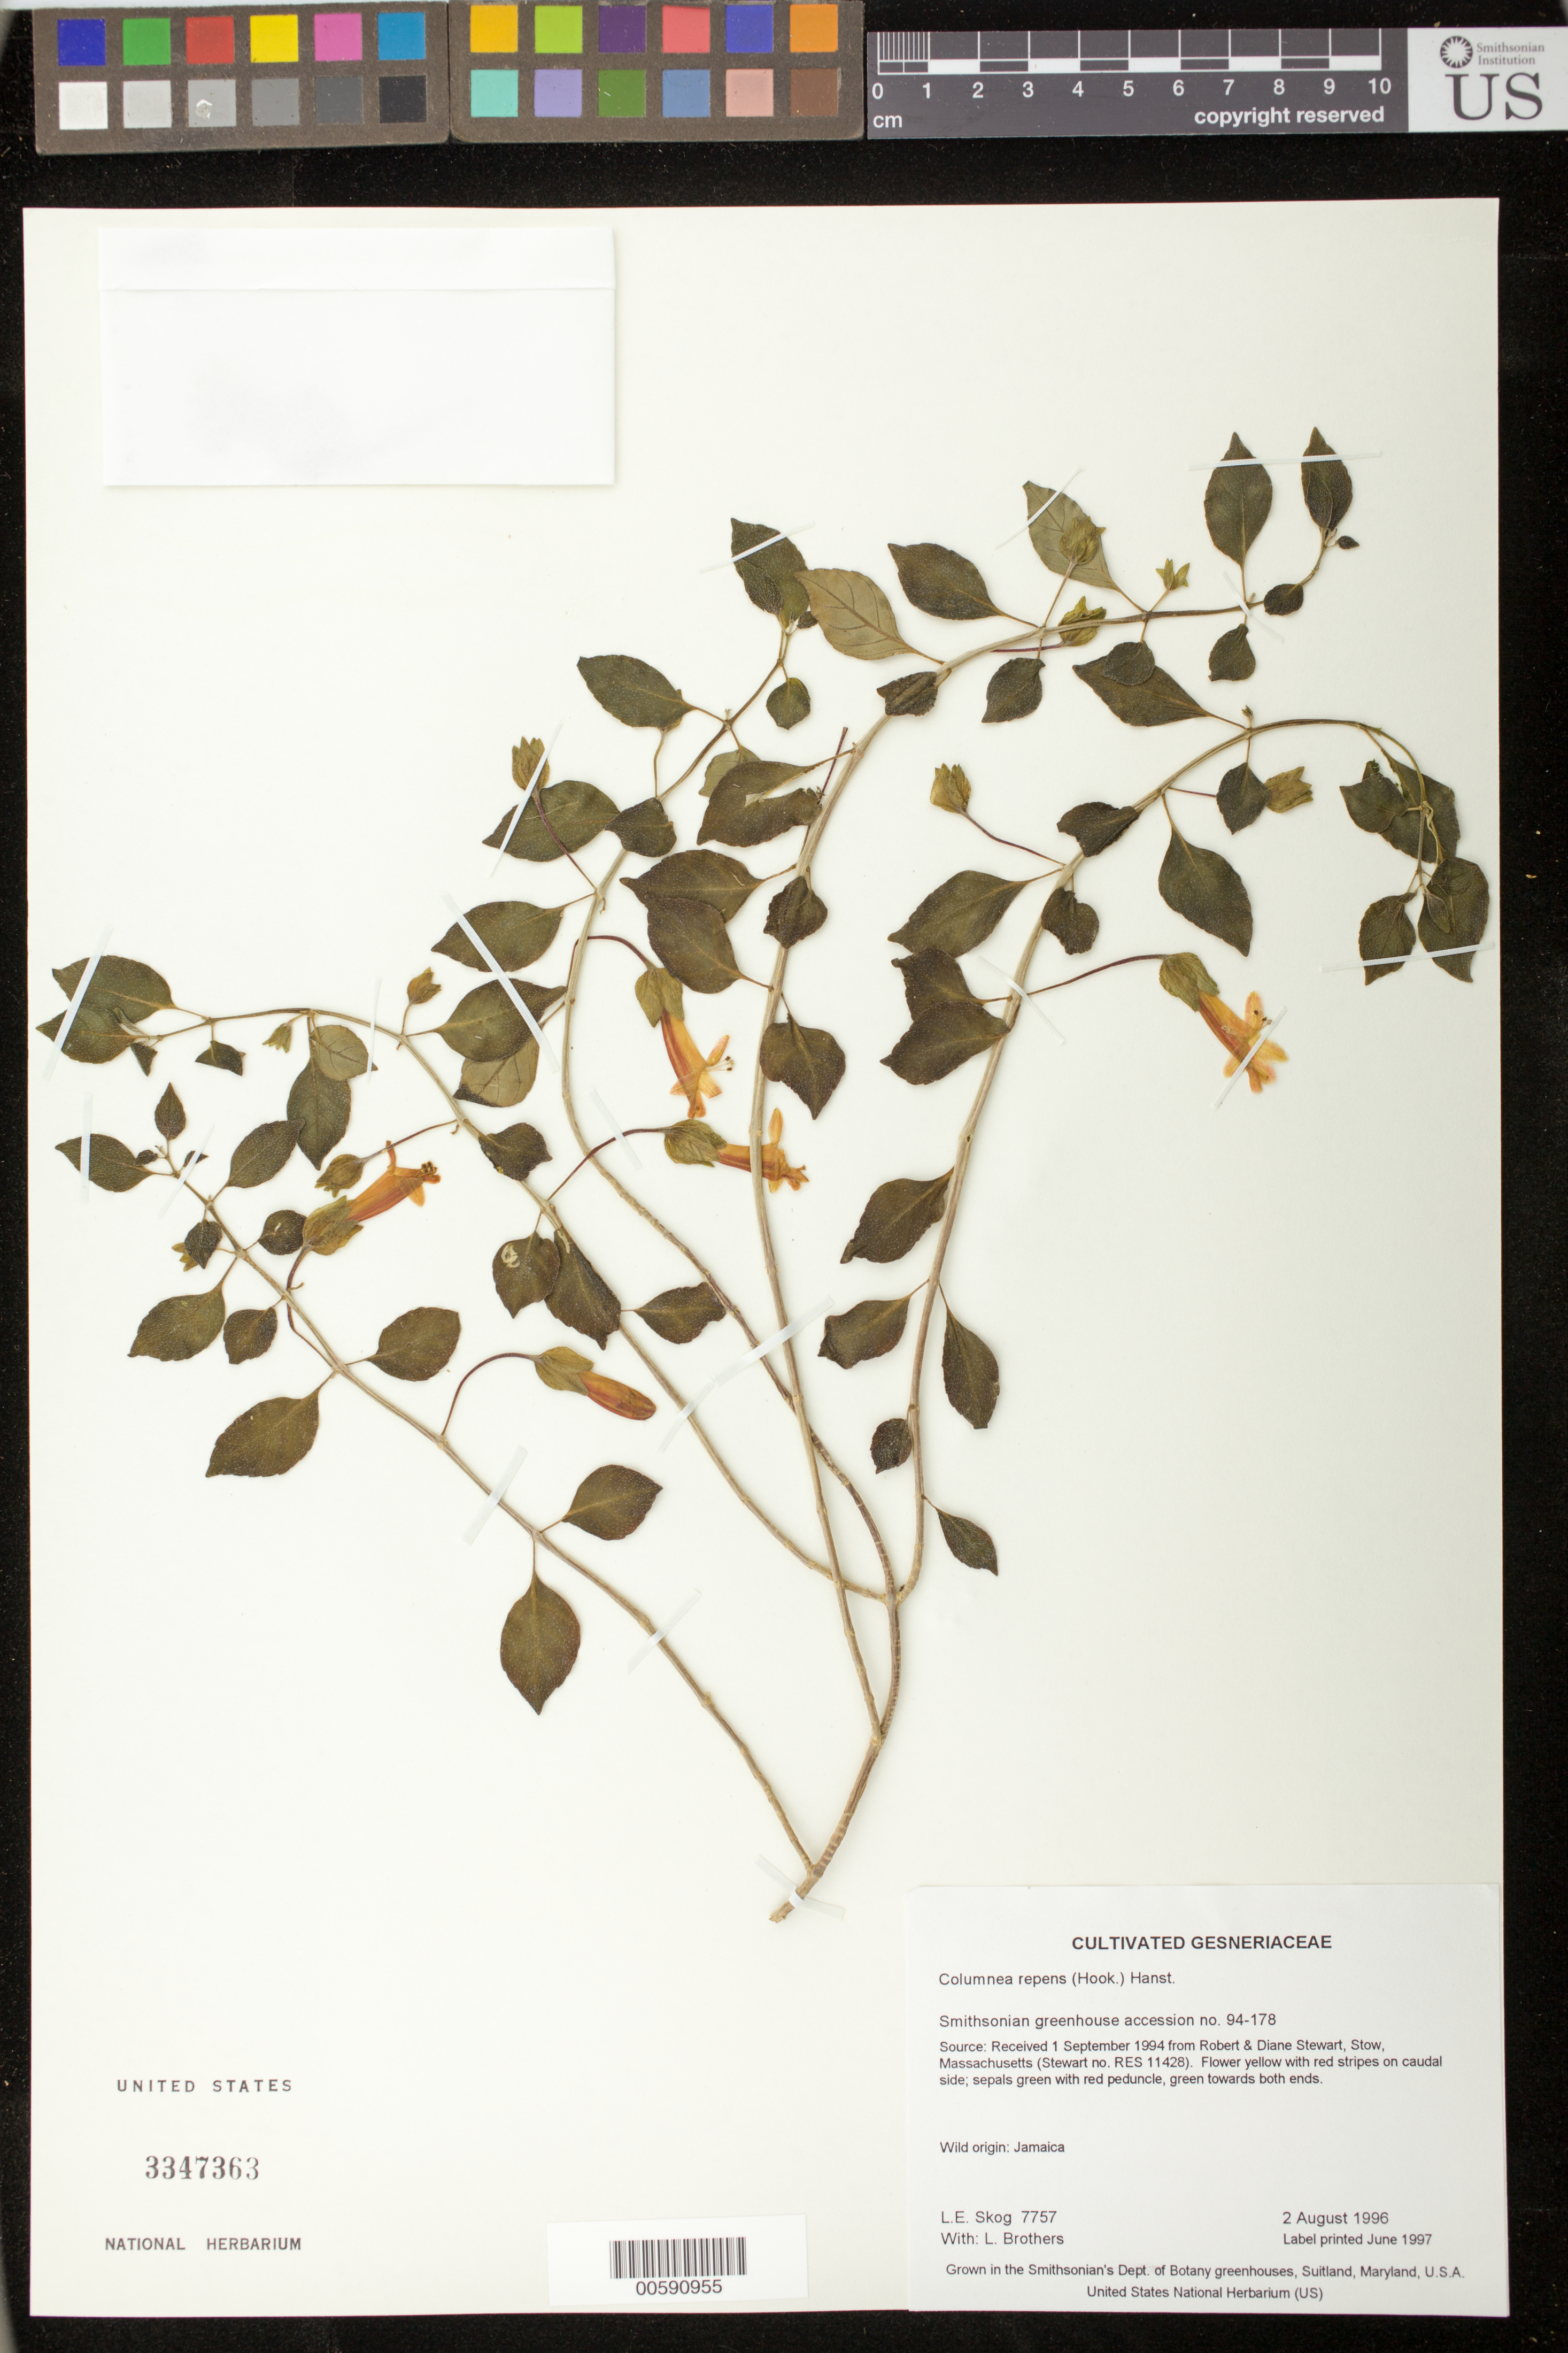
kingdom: Plantae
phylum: Tracheophyta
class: Magnoliopsida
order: Lamiales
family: Gesneriaceae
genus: Columnea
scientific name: Columnea repens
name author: (Hook.) Hanst.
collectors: L. E. Skog & L. Brothers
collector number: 7757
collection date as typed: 02 Aug 1996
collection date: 1996-08-02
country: Jamaica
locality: Grown in the Smithsonian's Dept. of Botany greenhouses, Suitland, Maryland, U.S.A.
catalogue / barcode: US 3347363